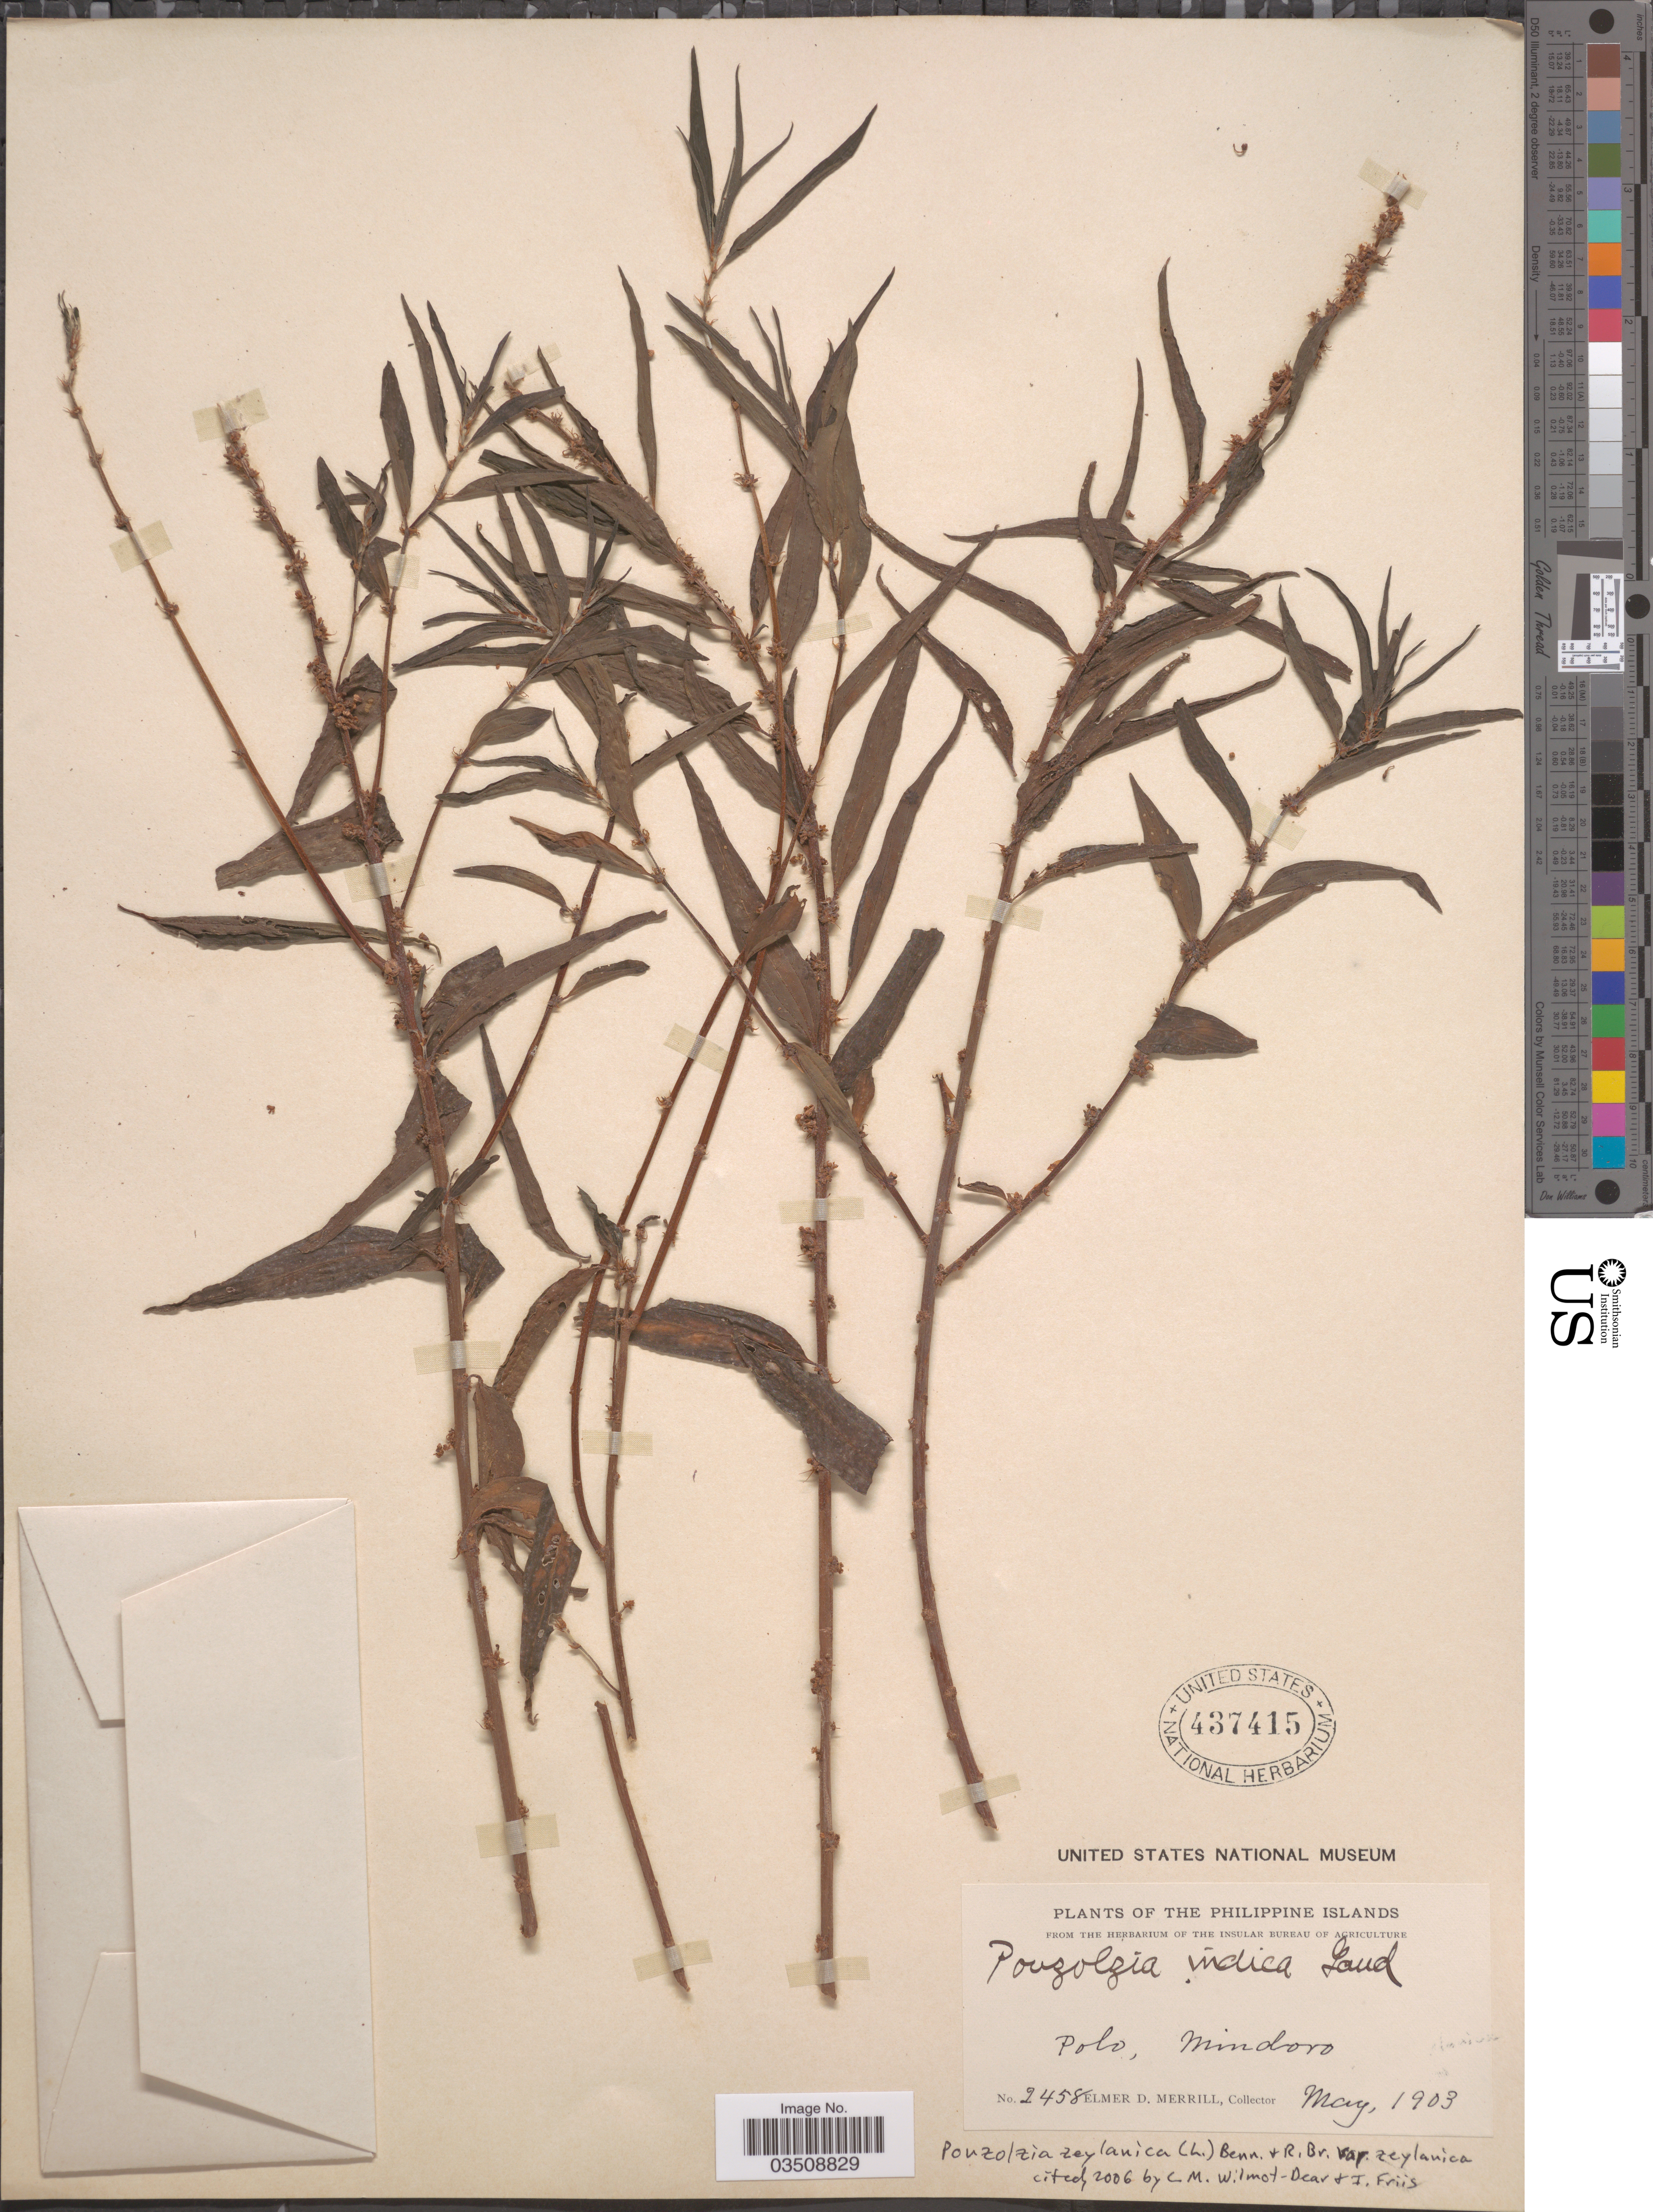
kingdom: Plantae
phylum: Tracheophyta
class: Magnoliopsida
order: Rosales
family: Urticaceae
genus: Pouzolzia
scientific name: Pouzolzia zeylanica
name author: (L.) Benn.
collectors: E. D. Merrill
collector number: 2458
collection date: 1903-05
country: Philippines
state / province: Mimaropa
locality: Polo, Mindoro.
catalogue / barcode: US 437415